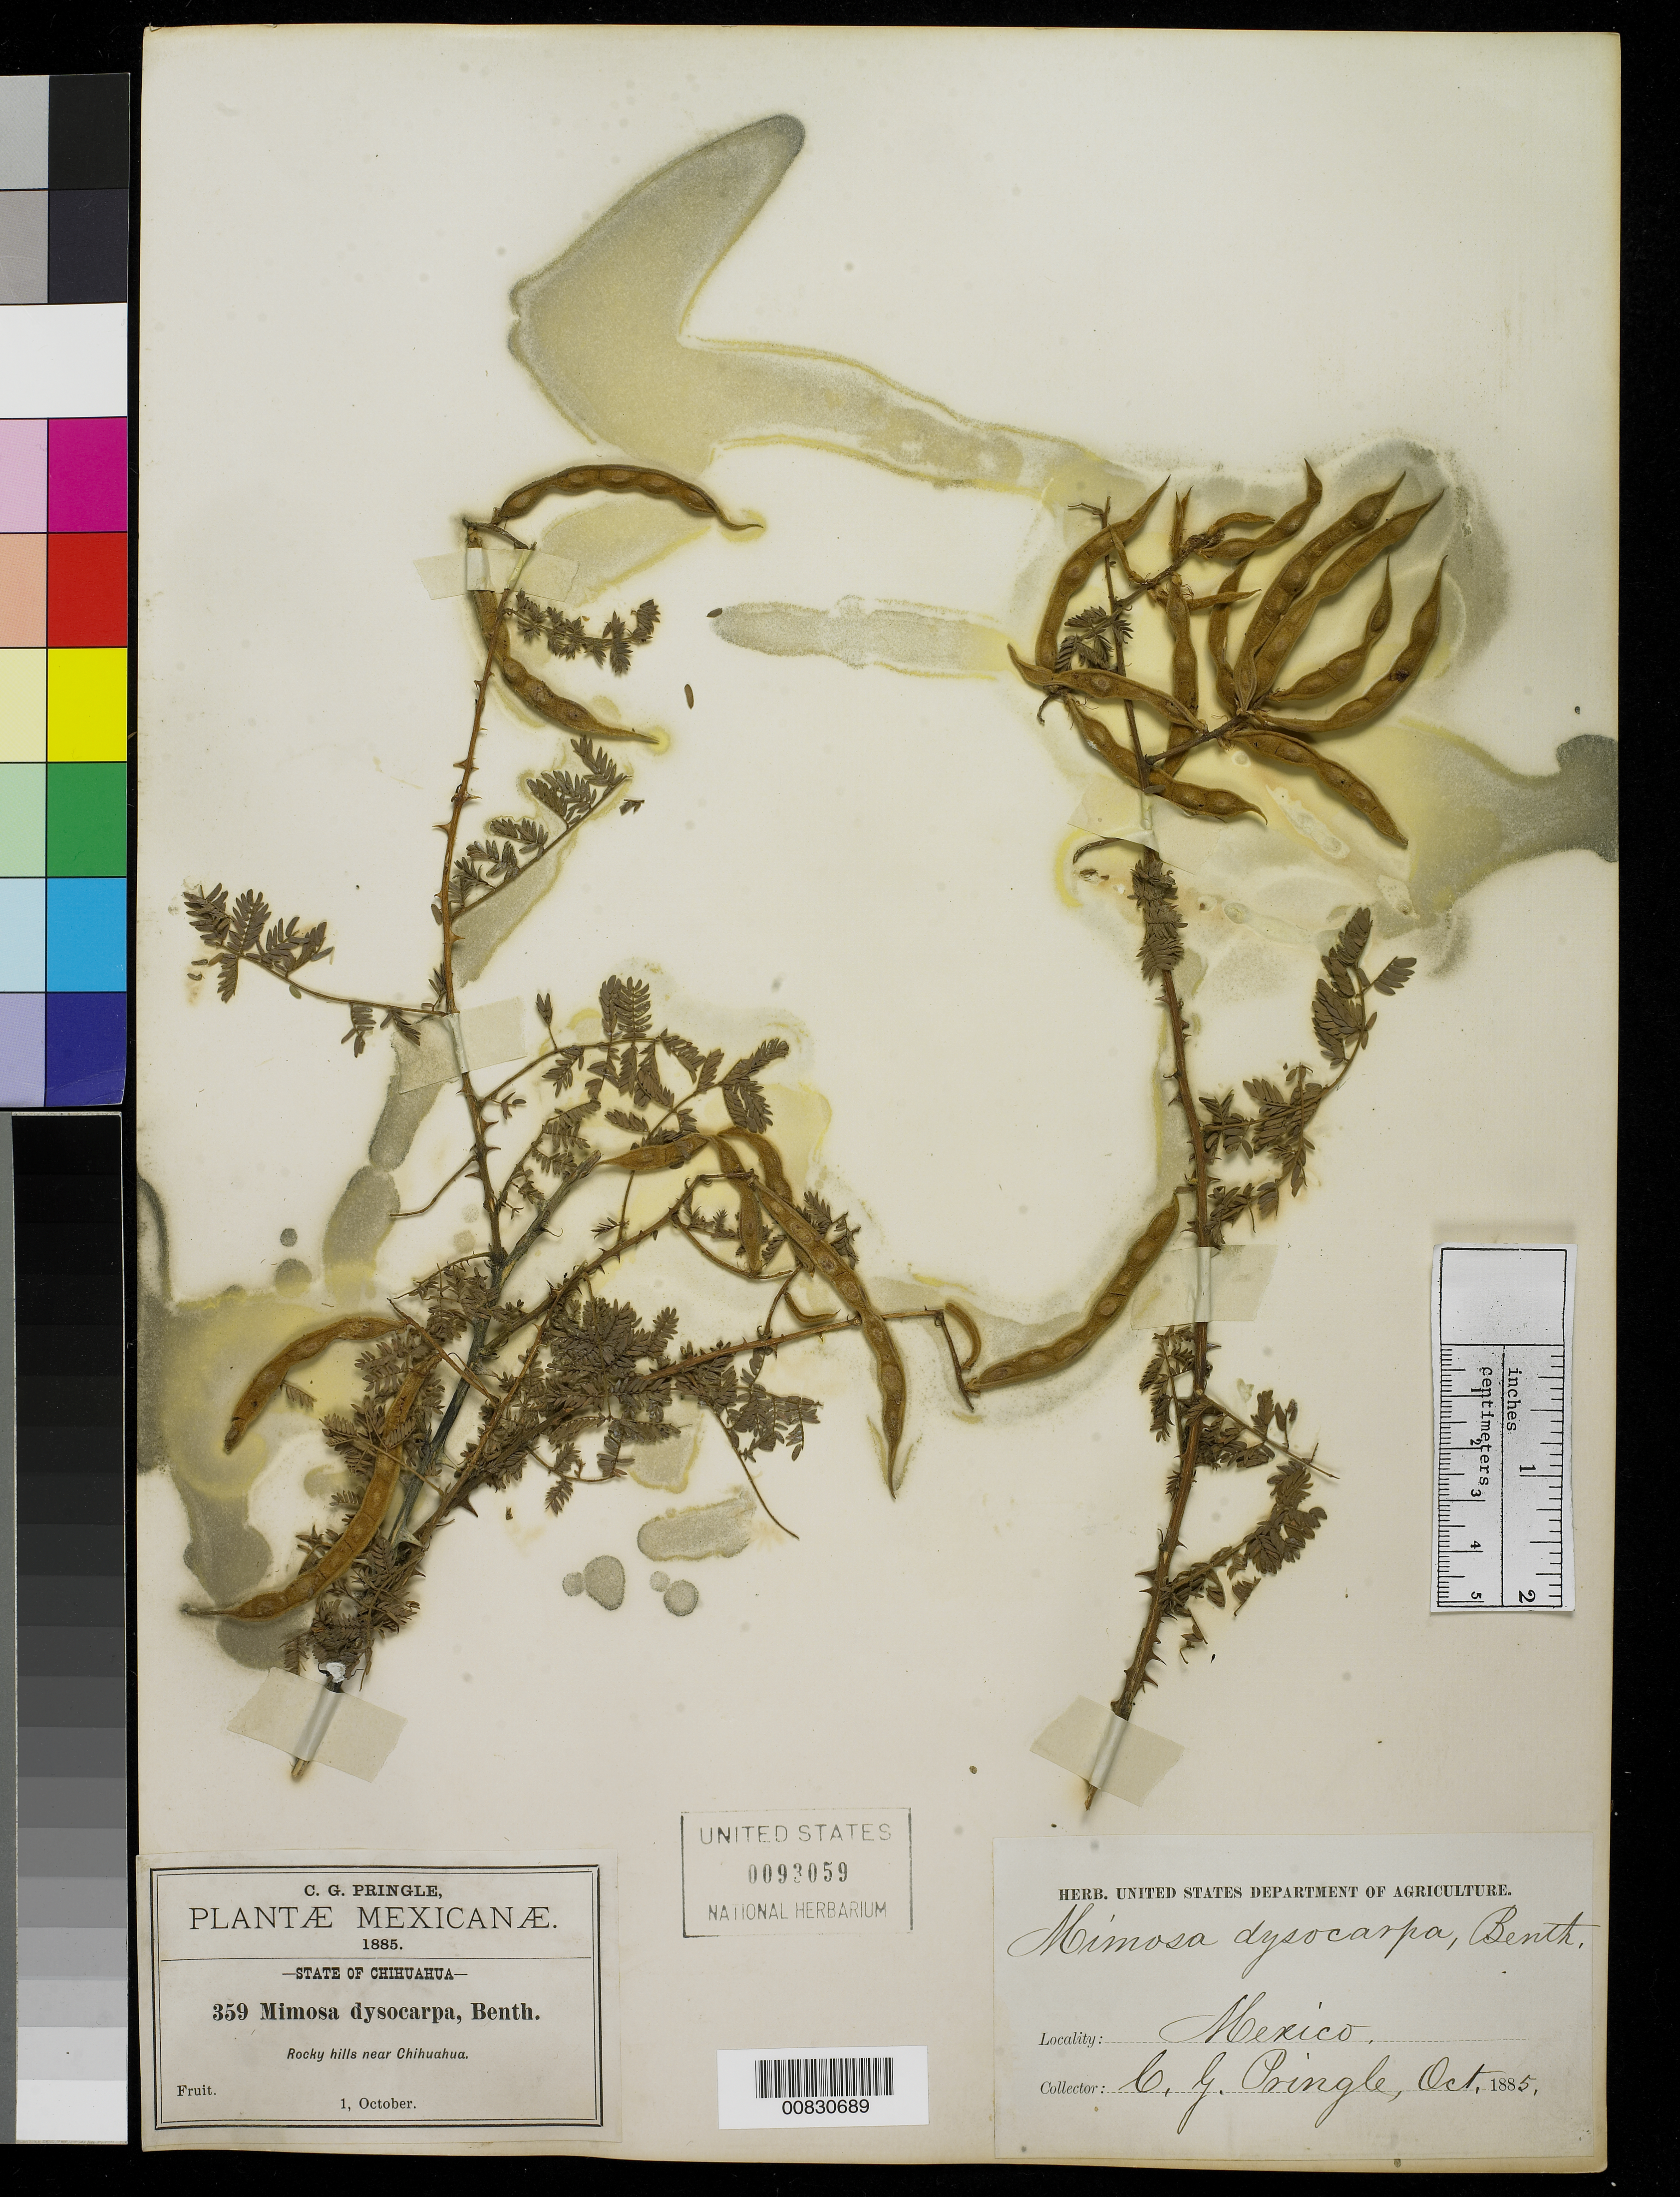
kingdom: Plantae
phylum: Tracheophyta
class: Magnoliopsida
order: Fabales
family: Fabaceae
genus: Mimosa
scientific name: Mimosa dysocarpa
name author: Benth. ex A. Gray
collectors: C. G. Pringle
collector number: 359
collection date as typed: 01 Oct 1885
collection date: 1885-10-01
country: Mexico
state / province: Chihuahua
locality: Rocky hills near Chihuahua.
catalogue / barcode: US 93059